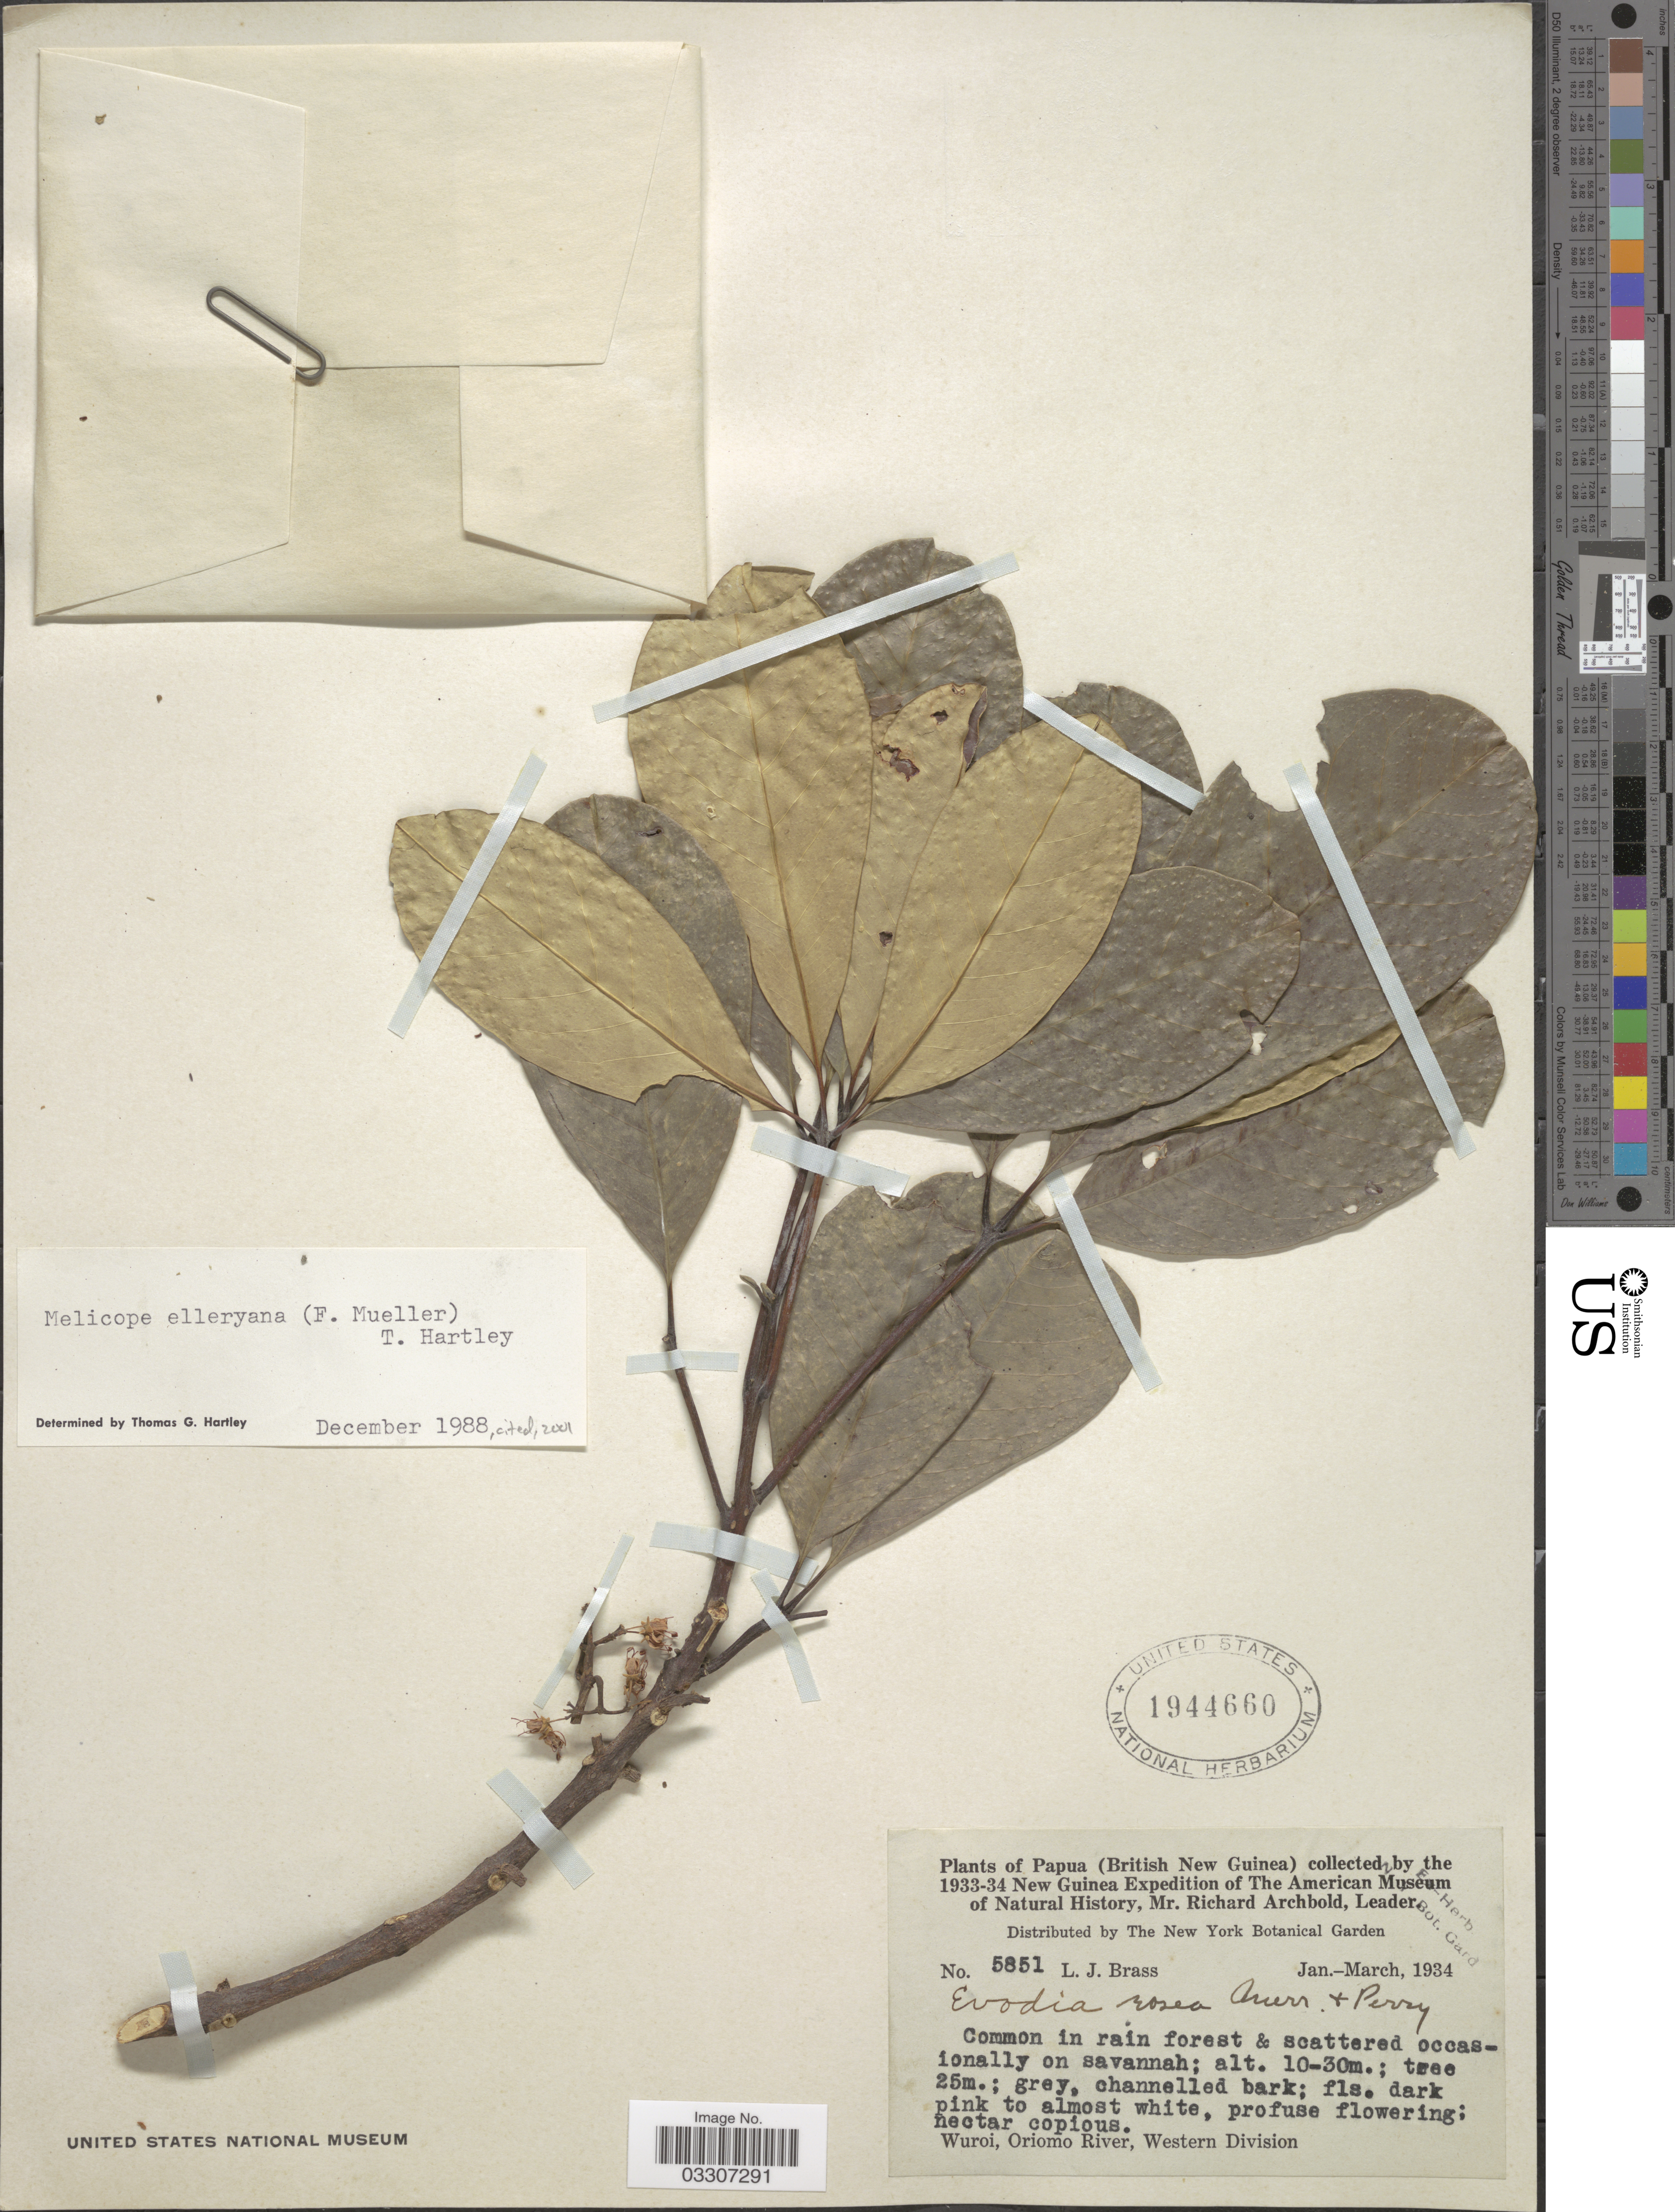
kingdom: Plantae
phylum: Tracheophyta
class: Magnoliopsida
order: Sapindales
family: Rutaceae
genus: Melicope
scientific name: Melicope elleryana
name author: (F. Muell.) T.G. Hartley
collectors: L. J. Brass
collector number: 5851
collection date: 1934-01/1934-03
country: Papua New Guinea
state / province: Manus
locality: Papua (British New Guinea). Wuroi, Oriomo River, Western Division.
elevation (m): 10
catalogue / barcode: US 1944660